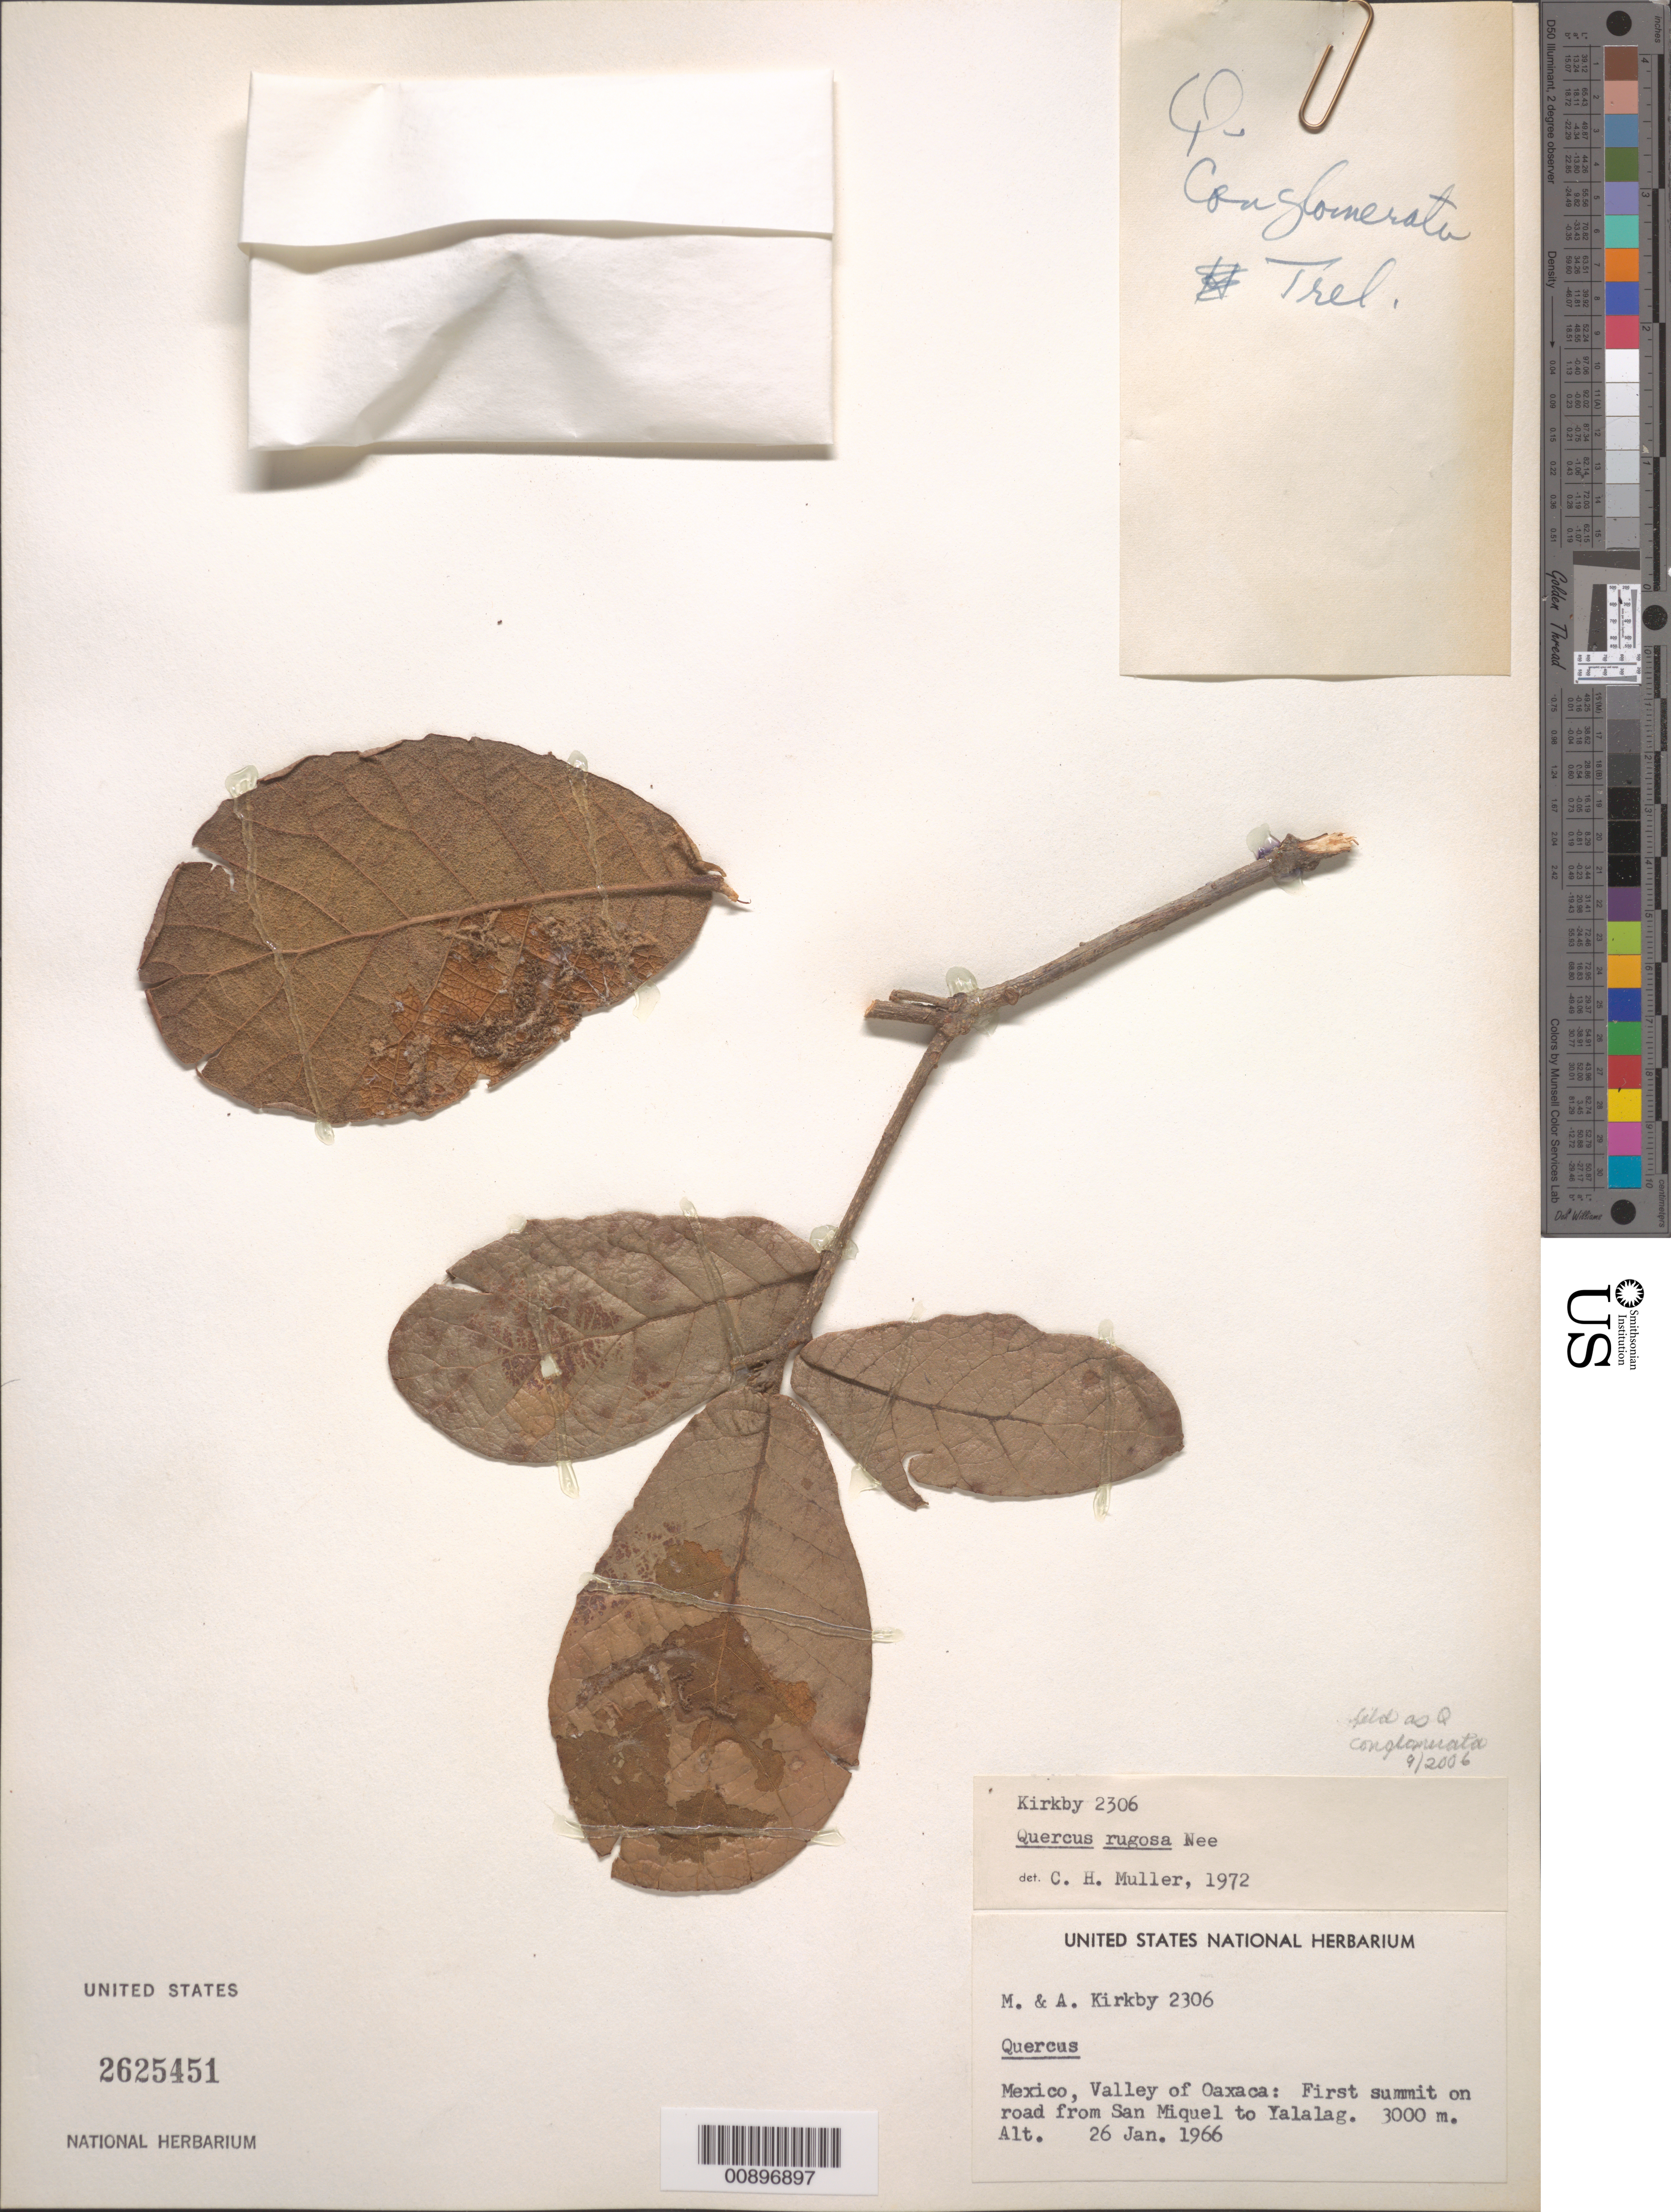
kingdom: Plantae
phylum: Tracheophyta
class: Magnoliopsida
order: Fagales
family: Fagaceae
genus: Quercus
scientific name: Quercus conglomerata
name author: Trel.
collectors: Kirkby, M. & A. Kirkby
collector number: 2306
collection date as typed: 26 Jan 1966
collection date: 1966-01-26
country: Mexico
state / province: Oaxaca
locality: Valley of Oaxaca: First summit on road from San Miguel to Yalalag.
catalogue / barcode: US 2625451